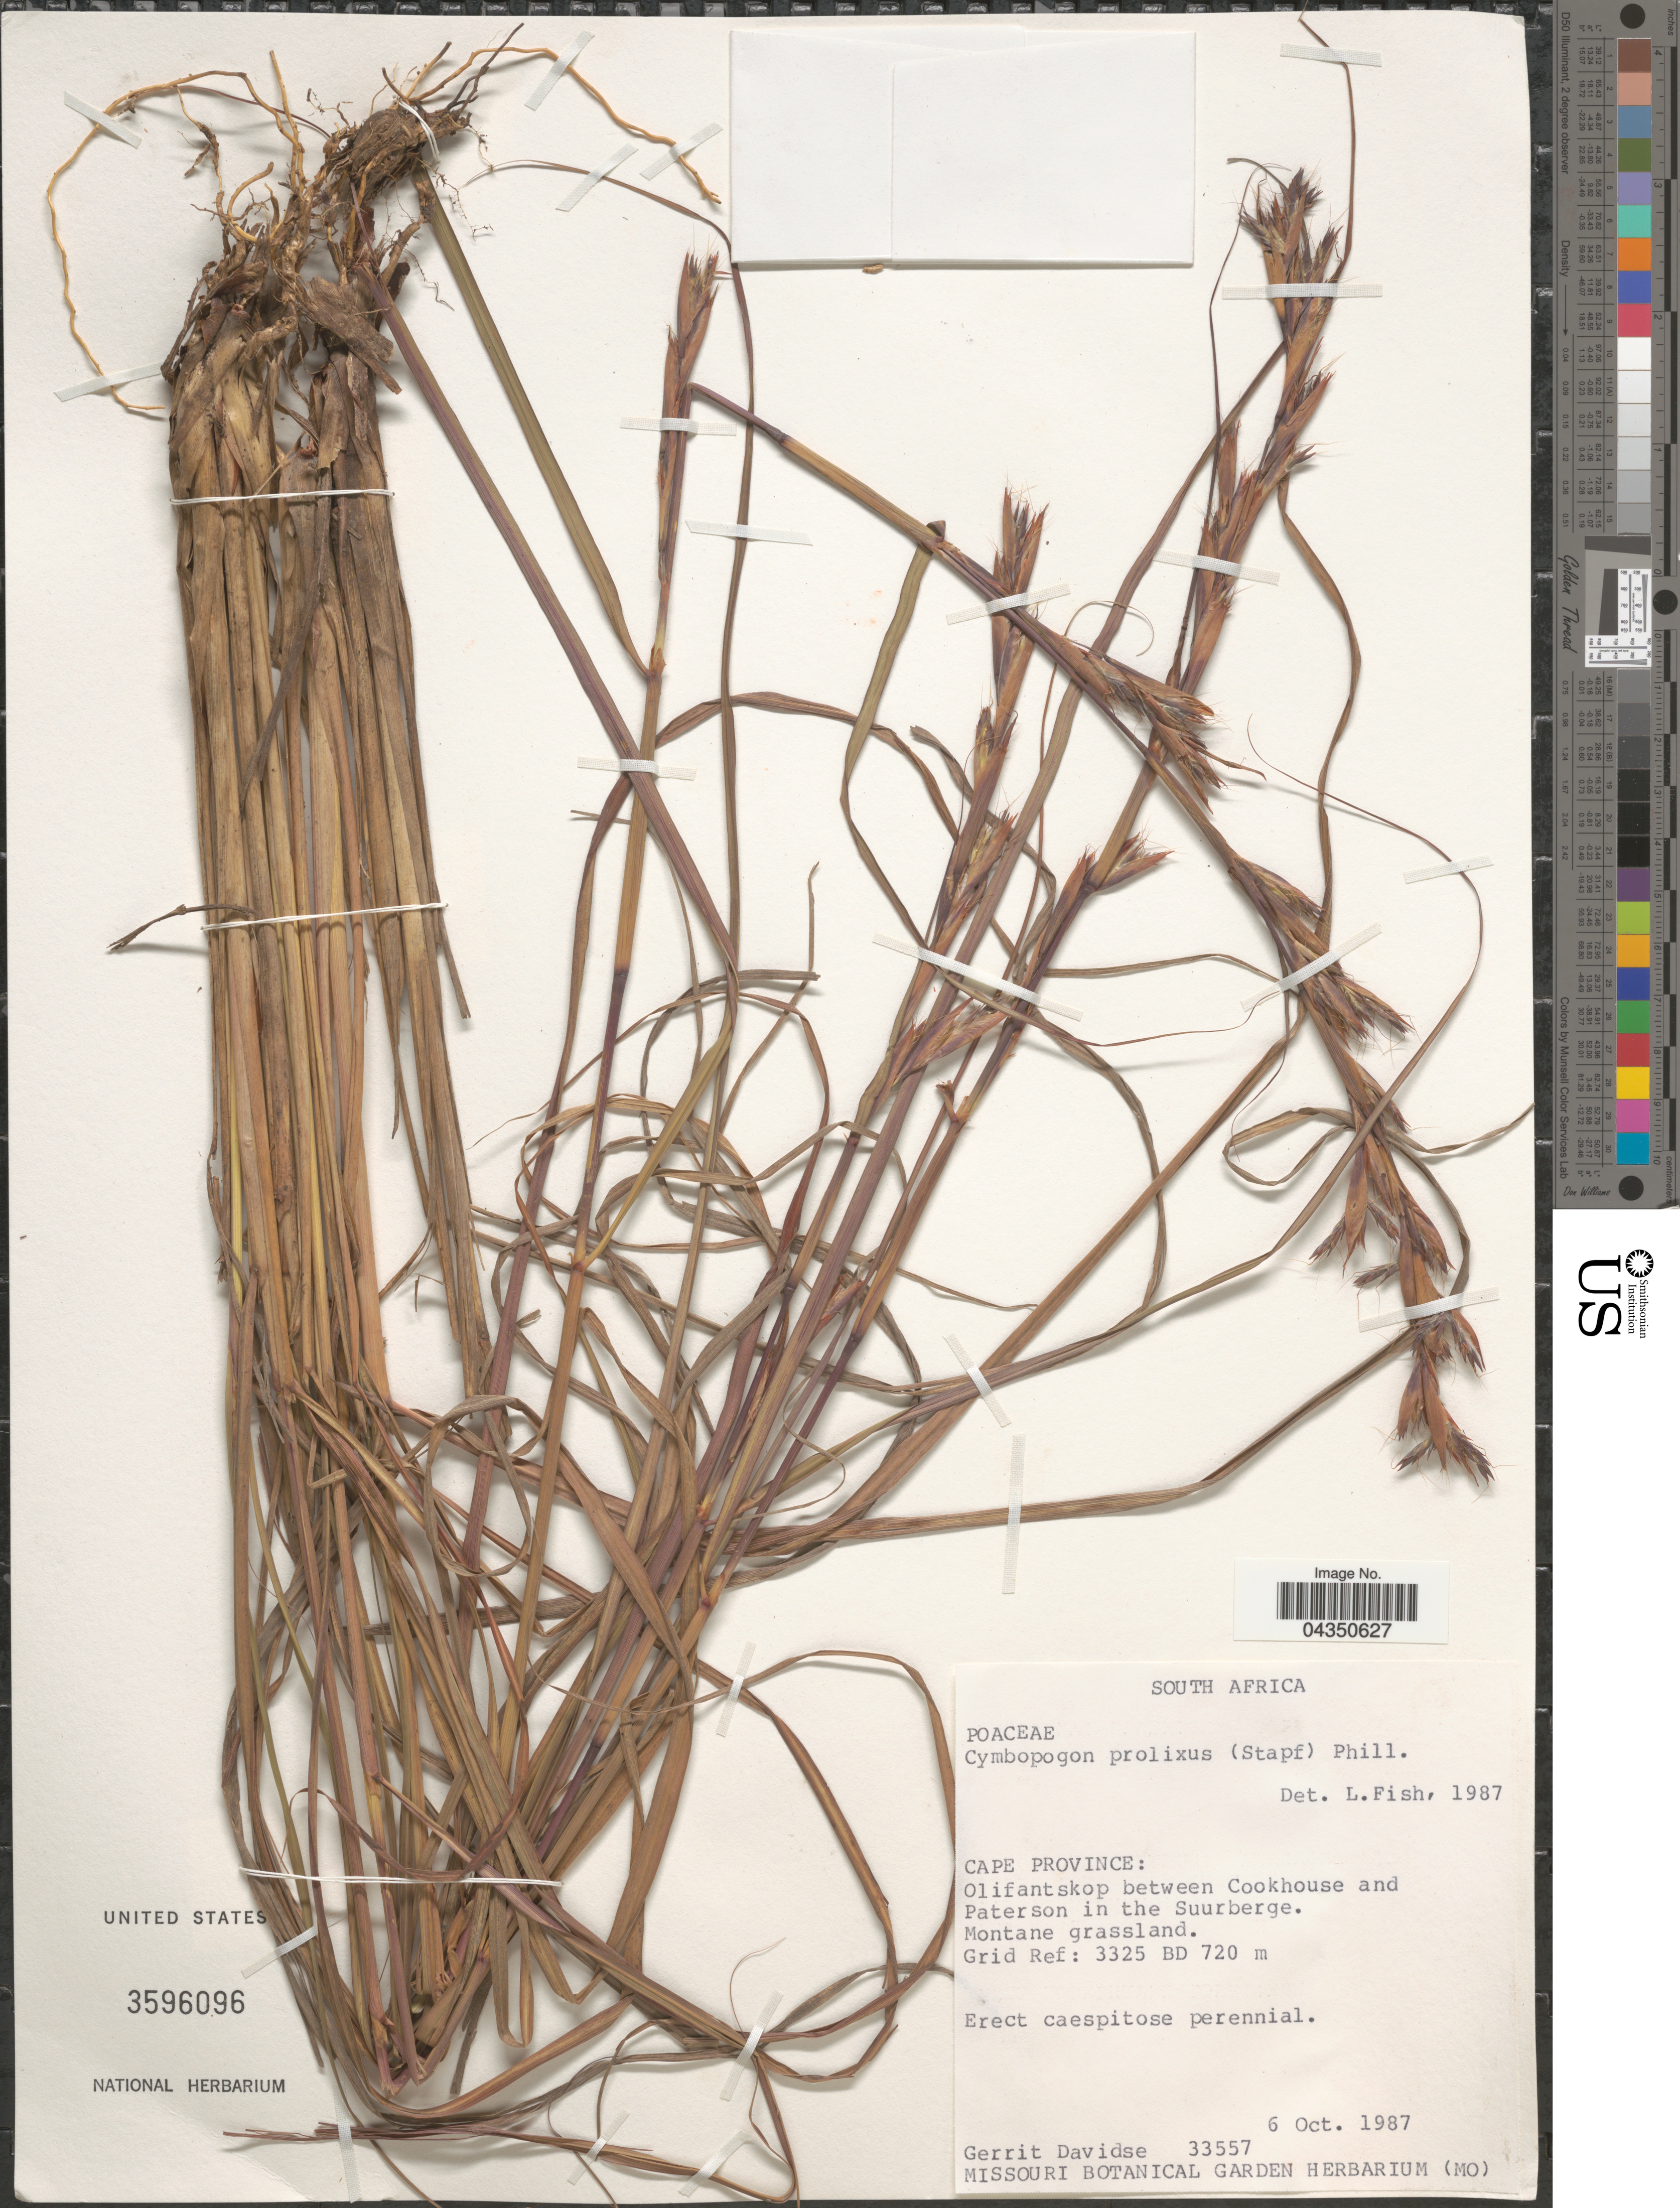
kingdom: Plantae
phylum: Tracheophyta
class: Liliopsida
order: Poales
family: Poaceae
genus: Cymbopogon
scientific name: Cymbopogon nardus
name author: (L.) Rendle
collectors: G. Davidse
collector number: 33557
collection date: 1987-10-06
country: South Africa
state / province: Eastern Cape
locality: Olifantskop between Cookhouse and Paterson in the Suurberge. Montane grassland. Grid Ref: 3325 BD.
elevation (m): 720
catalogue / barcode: US 3596096